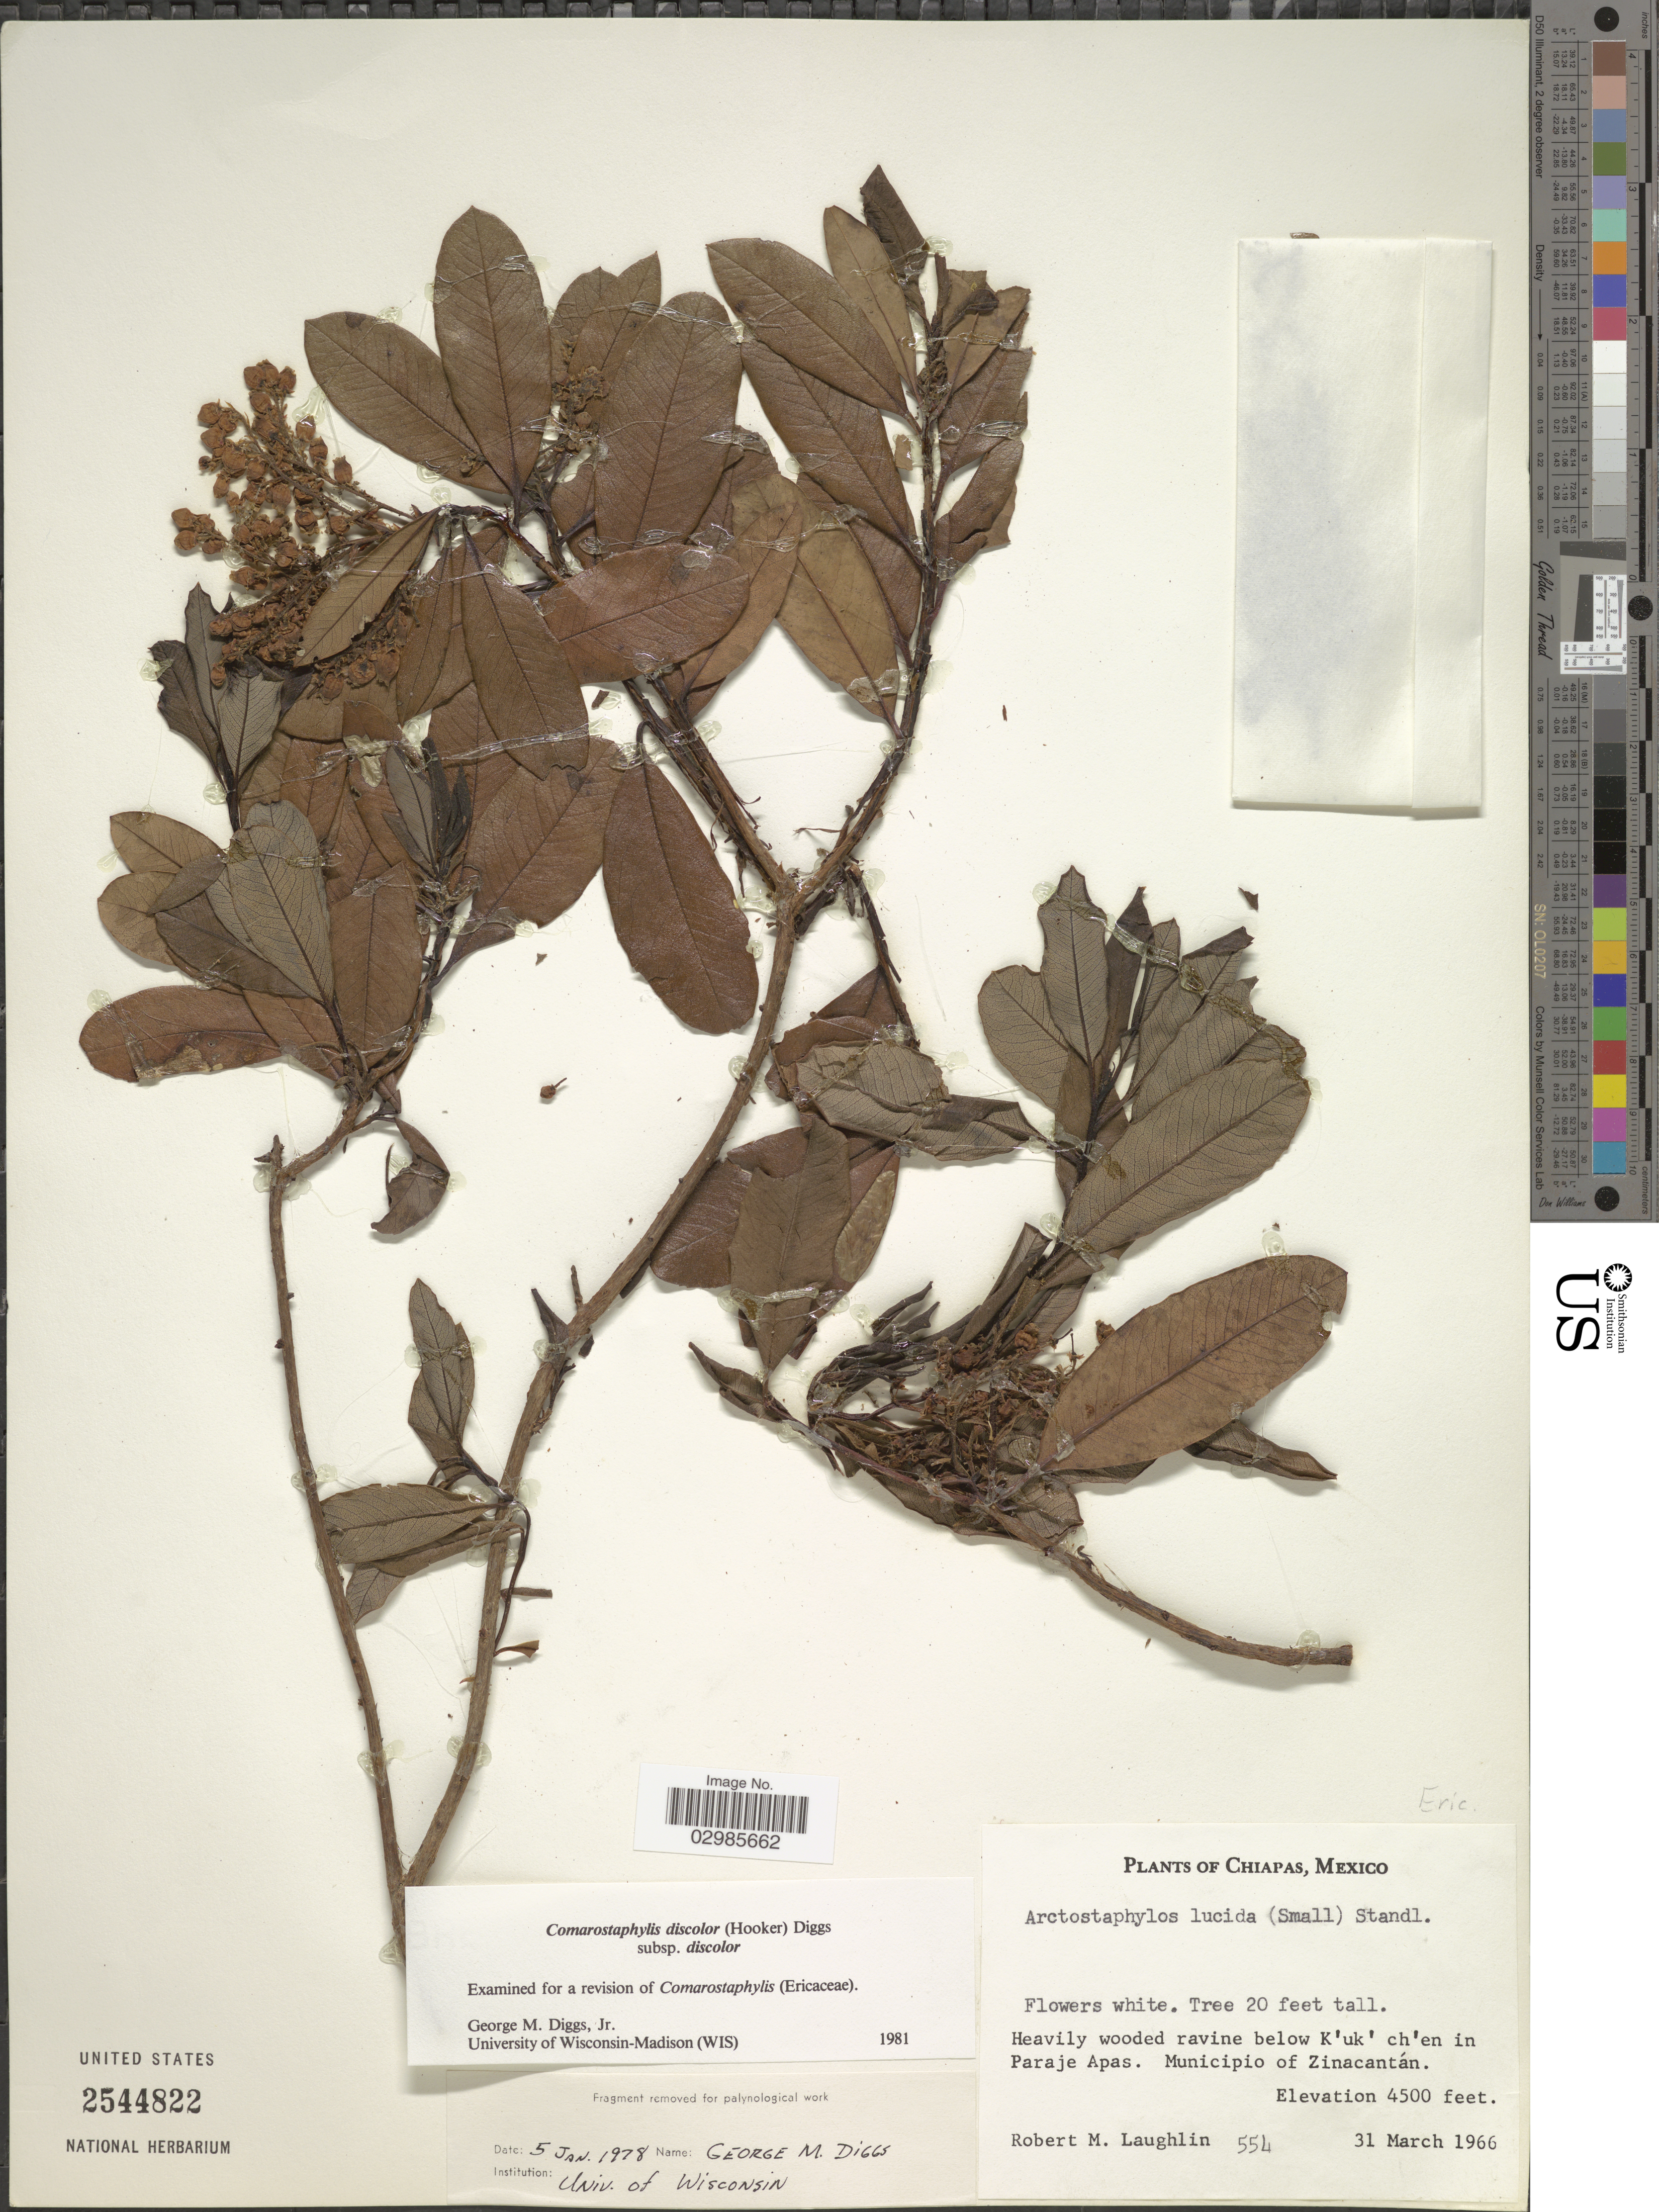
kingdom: Plantae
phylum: Tracheophyta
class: Magnoliopsida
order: Ericales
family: Ericaceae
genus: Comarostaphylis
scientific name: Comarostaphylis discolor subsp. discolor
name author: (Hook.) Diggs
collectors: R. M. Laughlin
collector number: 554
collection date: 1966-03-31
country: Mexico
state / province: Chiapas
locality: Heavily wooded ravine below K 'uk' ch'en in Paraje Apas, Municipio of Zinacantán.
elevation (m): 1372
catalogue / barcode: US 2544822